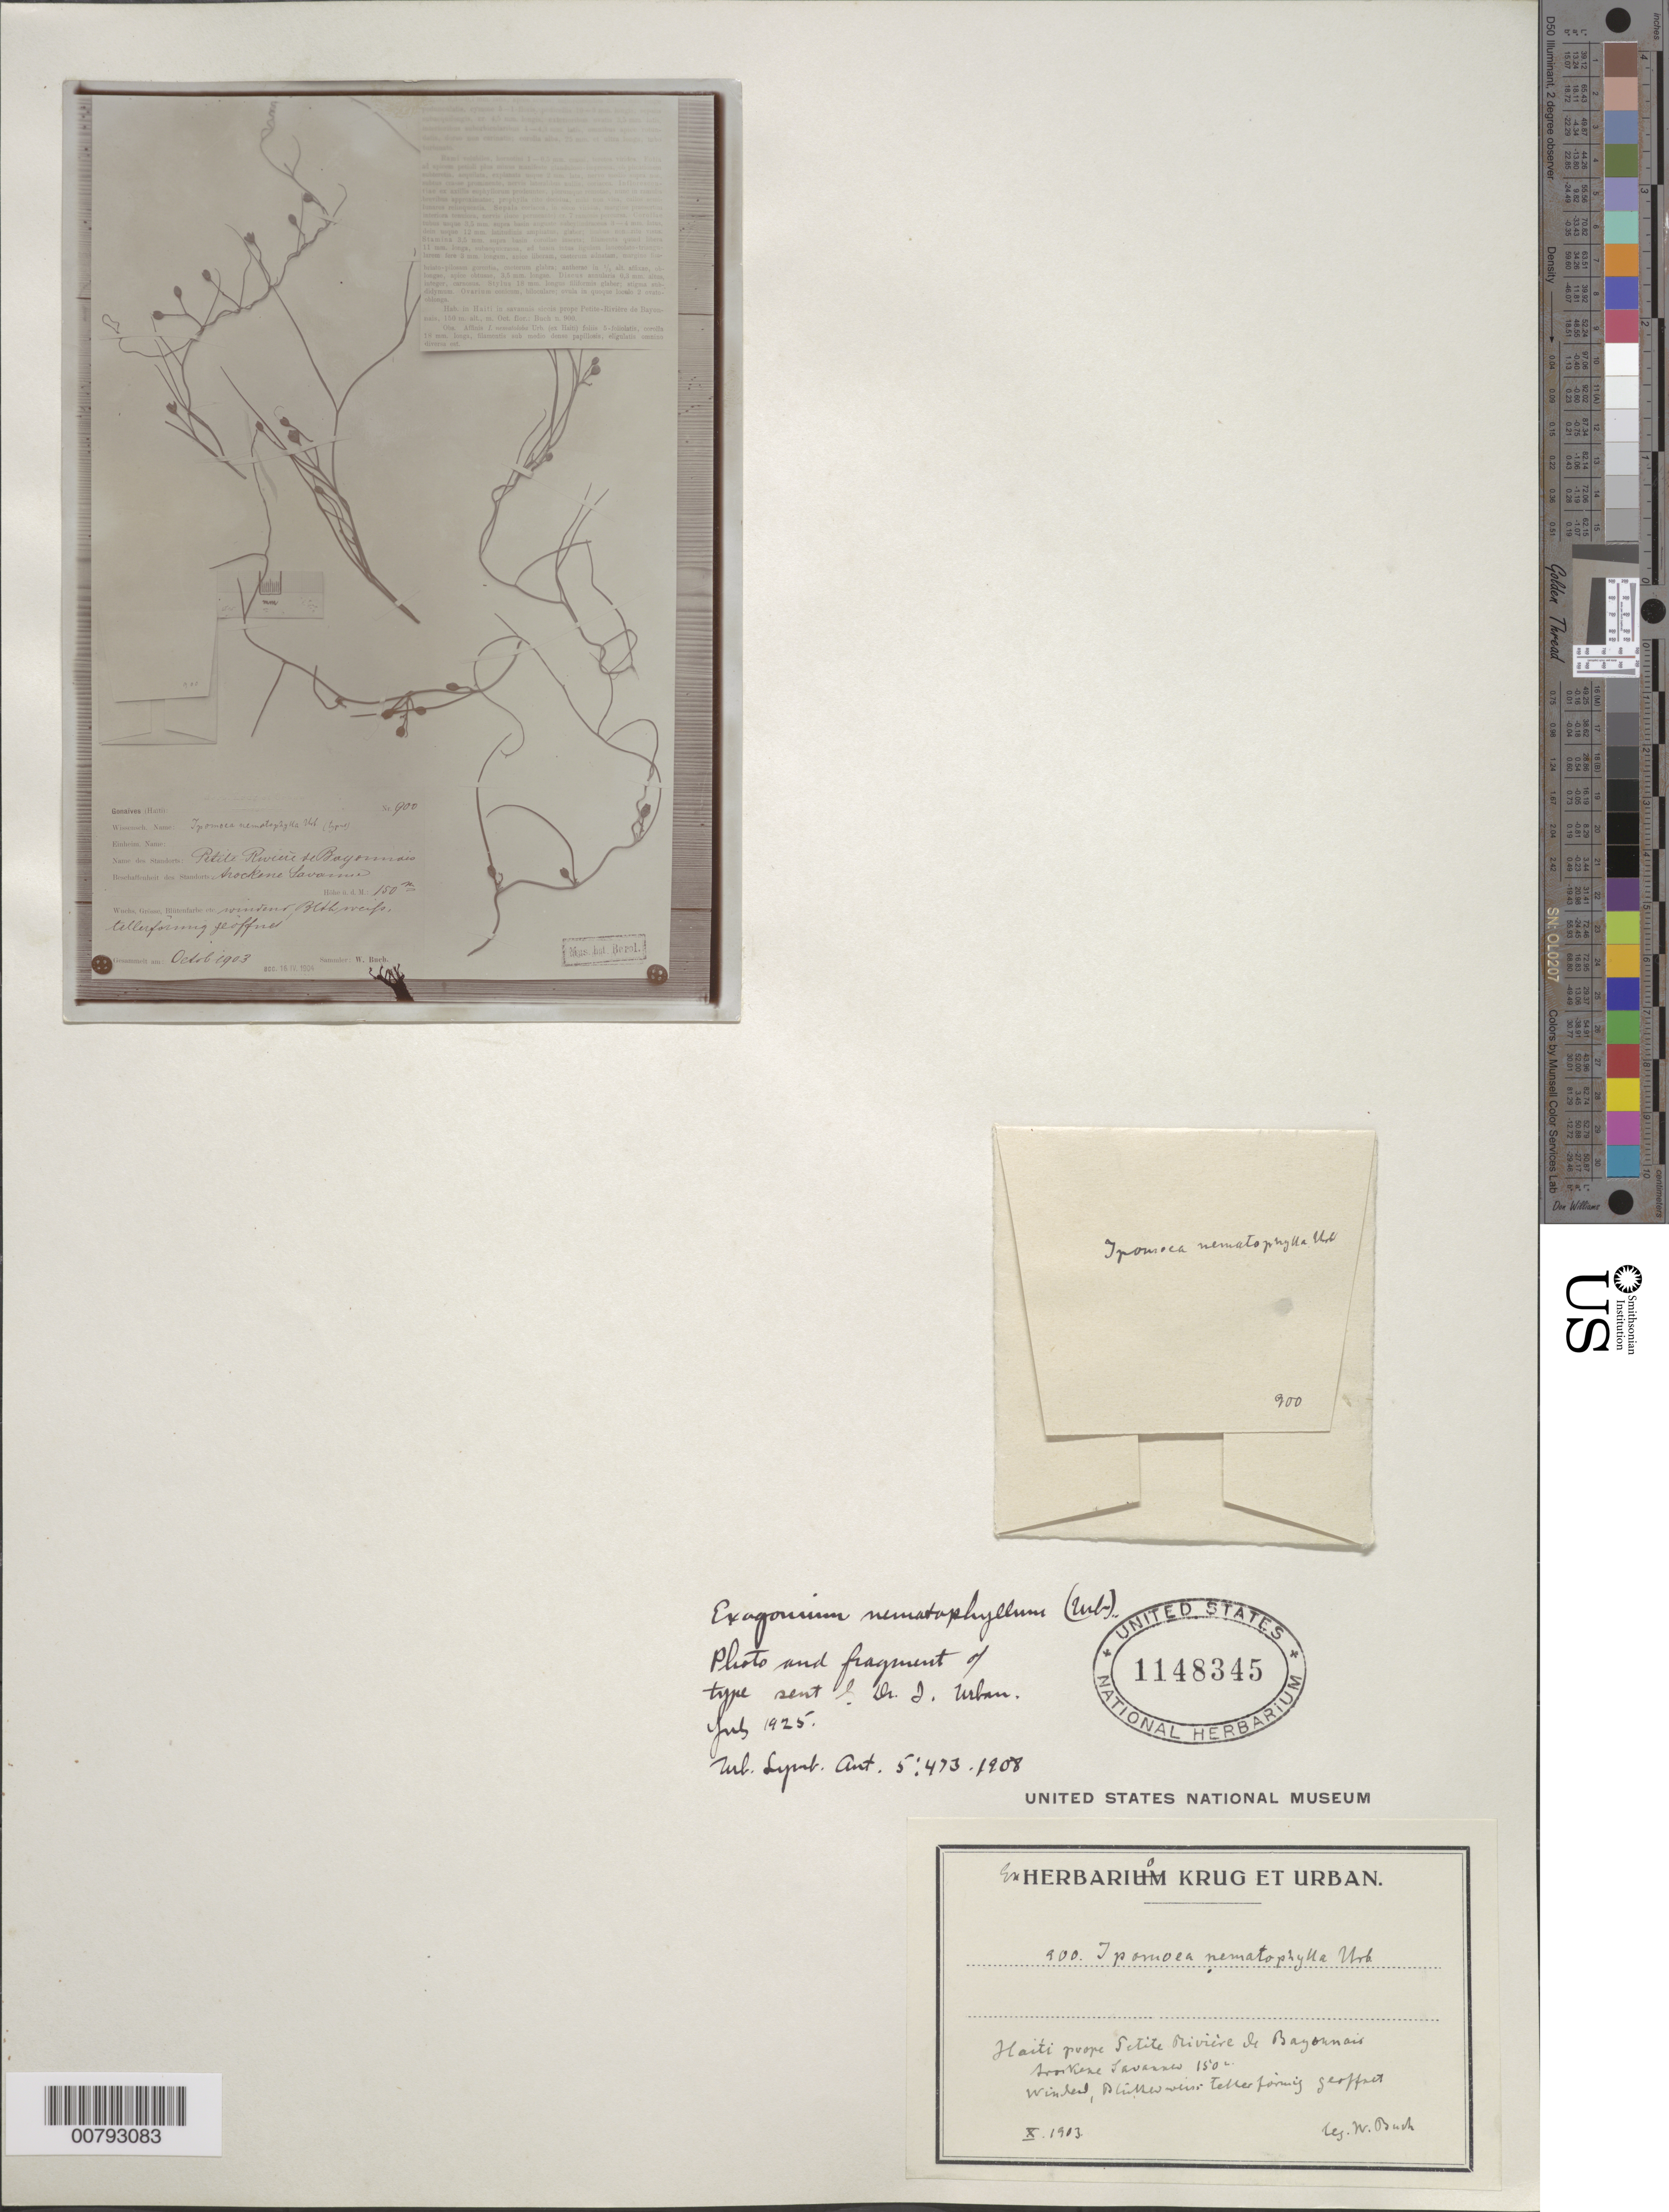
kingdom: Plantae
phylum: Tracheophyta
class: Magnoliopsida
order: Solanales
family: Convolvulaceae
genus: Ipomoea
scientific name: Ipomoea nematophyllum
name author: Urb.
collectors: W. Buch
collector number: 900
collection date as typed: Oct 1903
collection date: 1903-10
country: Haiti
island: Hispaniola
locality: Petite Rivierè de Bayonnais, Arockene Lavannes.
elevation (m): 150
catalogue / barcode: US 1148345